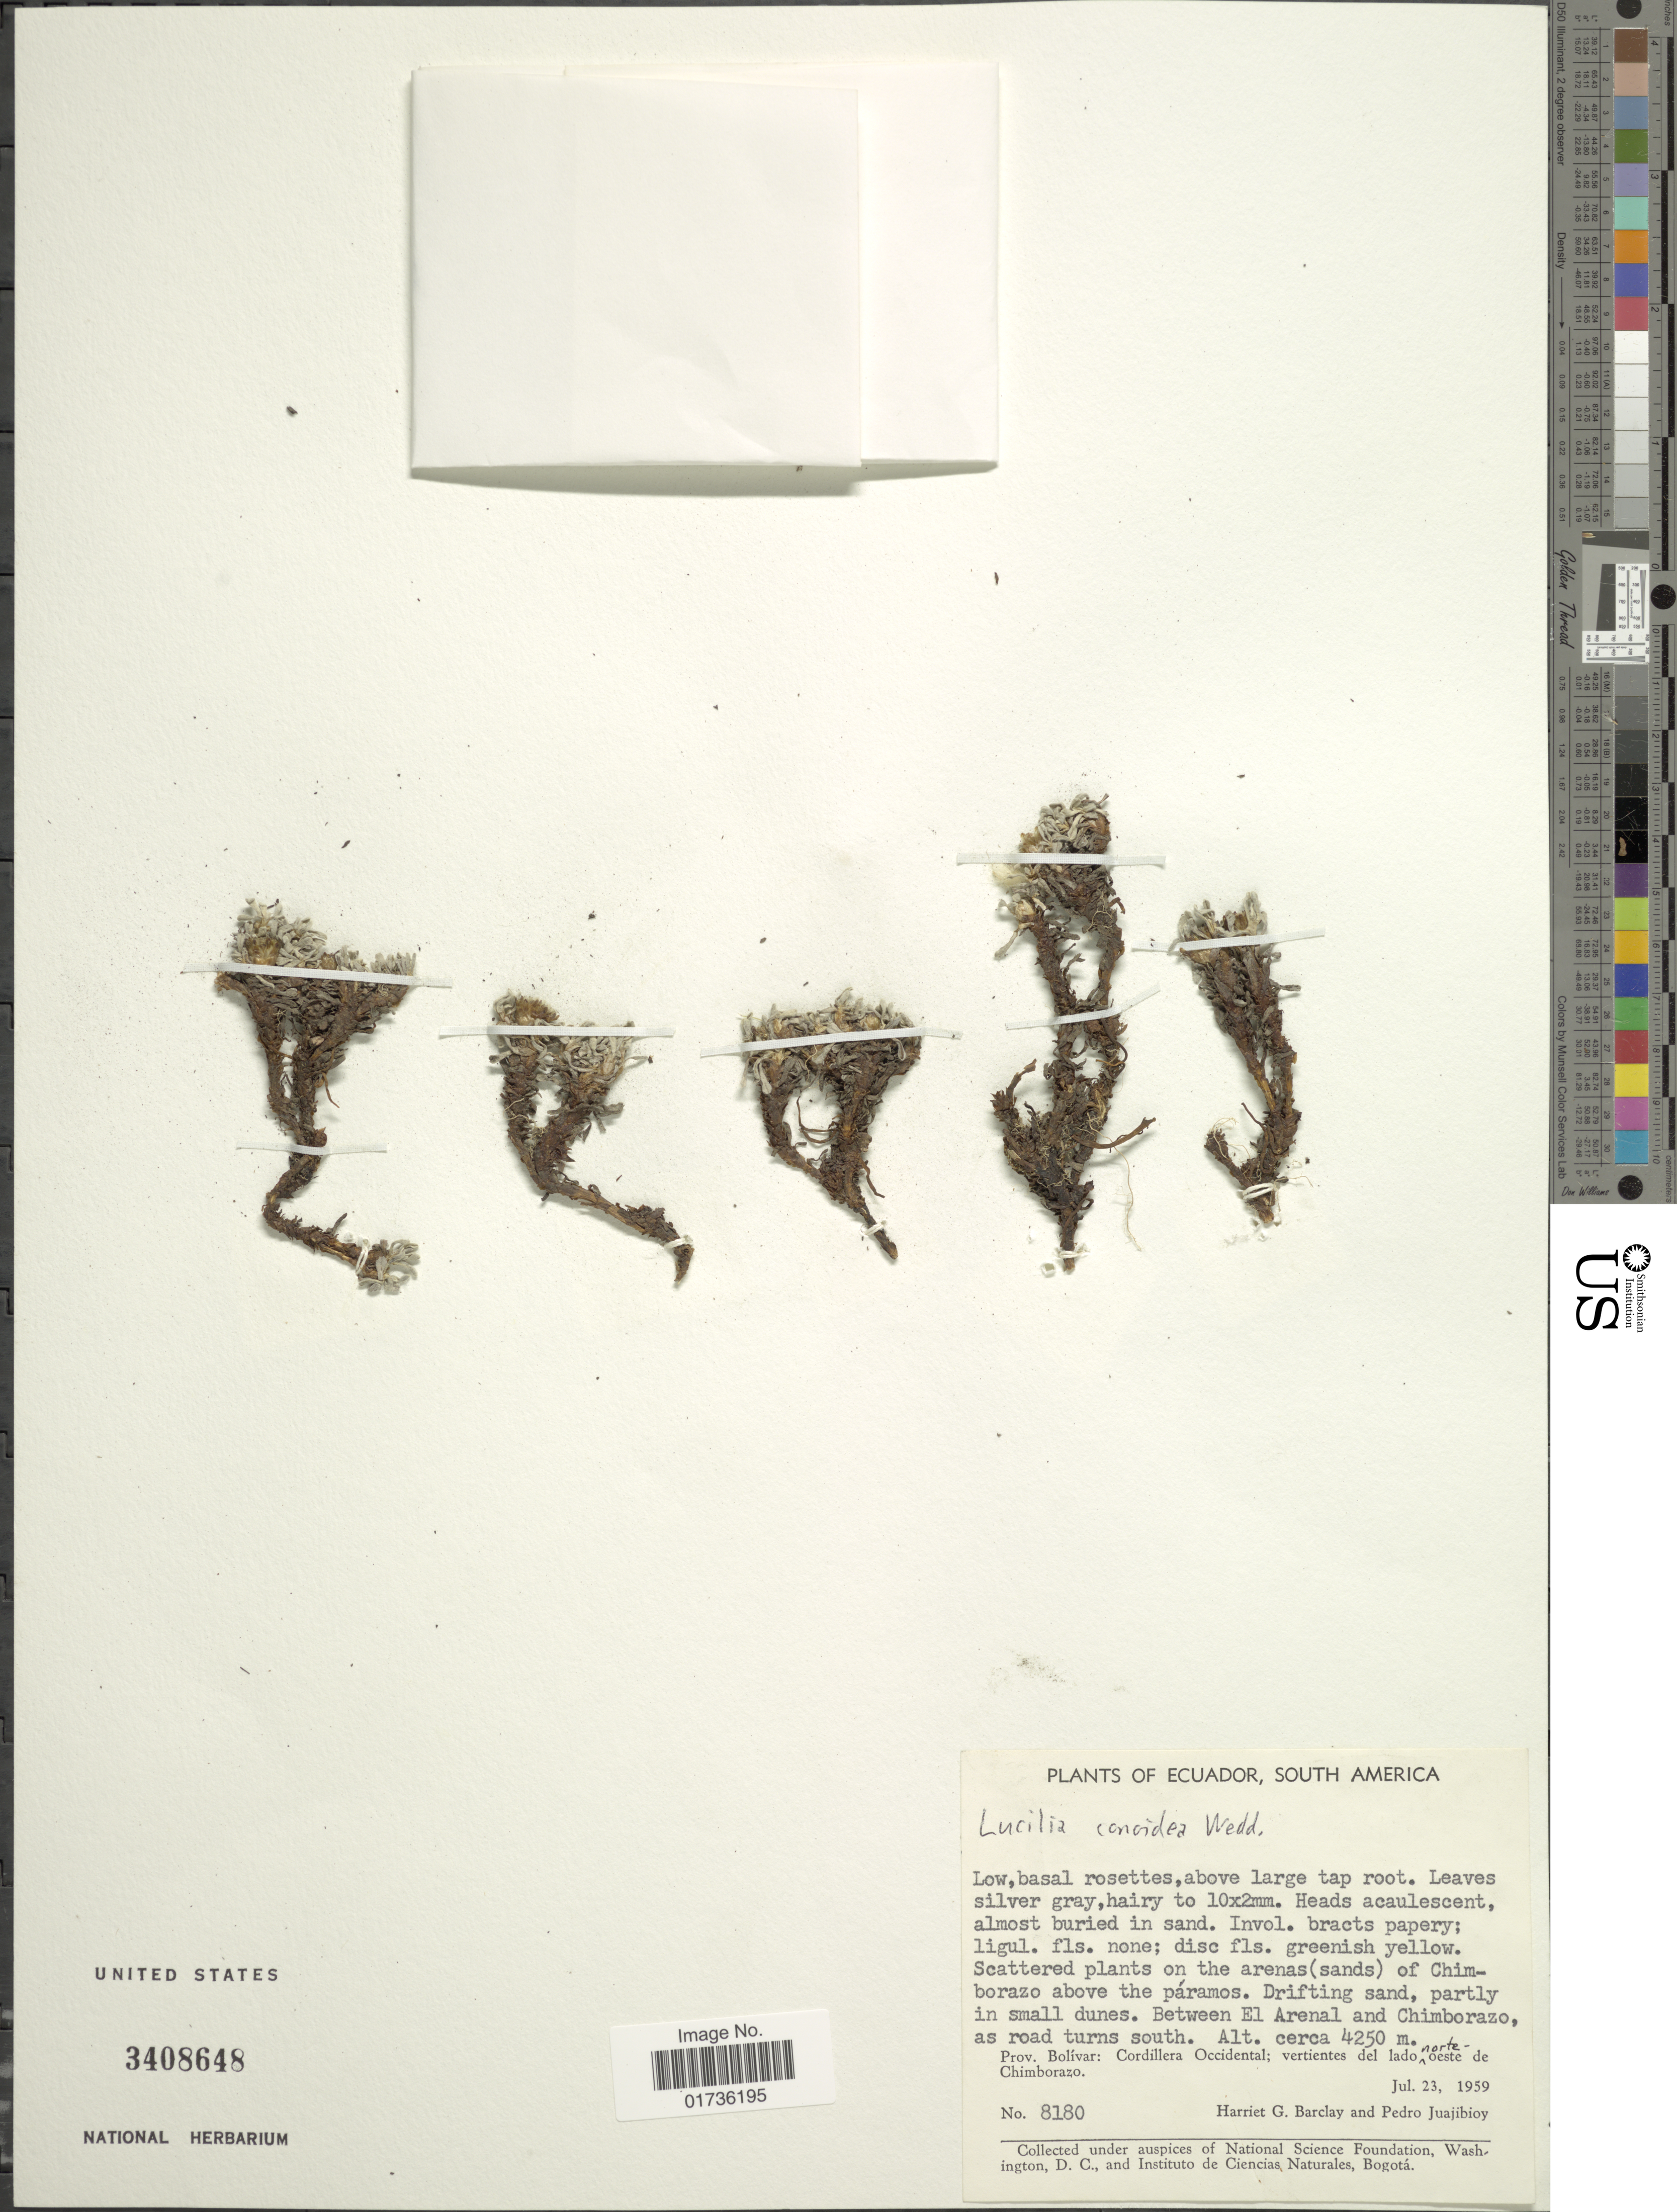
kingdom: Plantae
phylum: Tracheophyta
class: Magnoliopsida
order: Asterales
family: Asteraceae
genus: Lucilia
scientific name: Lucilia conoidea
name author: Wedd.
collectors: H. G. Barclay & P. Juajibioy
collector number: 8180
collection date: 1959-07-23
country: Ecuador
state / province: Bolívar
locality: Between EL Arenal and Chimborazo, as road turns south, Cordillera Occidental; vertiente del lado norte-oeste de Chimbborazo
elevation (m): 4250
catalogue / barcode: US 3408648